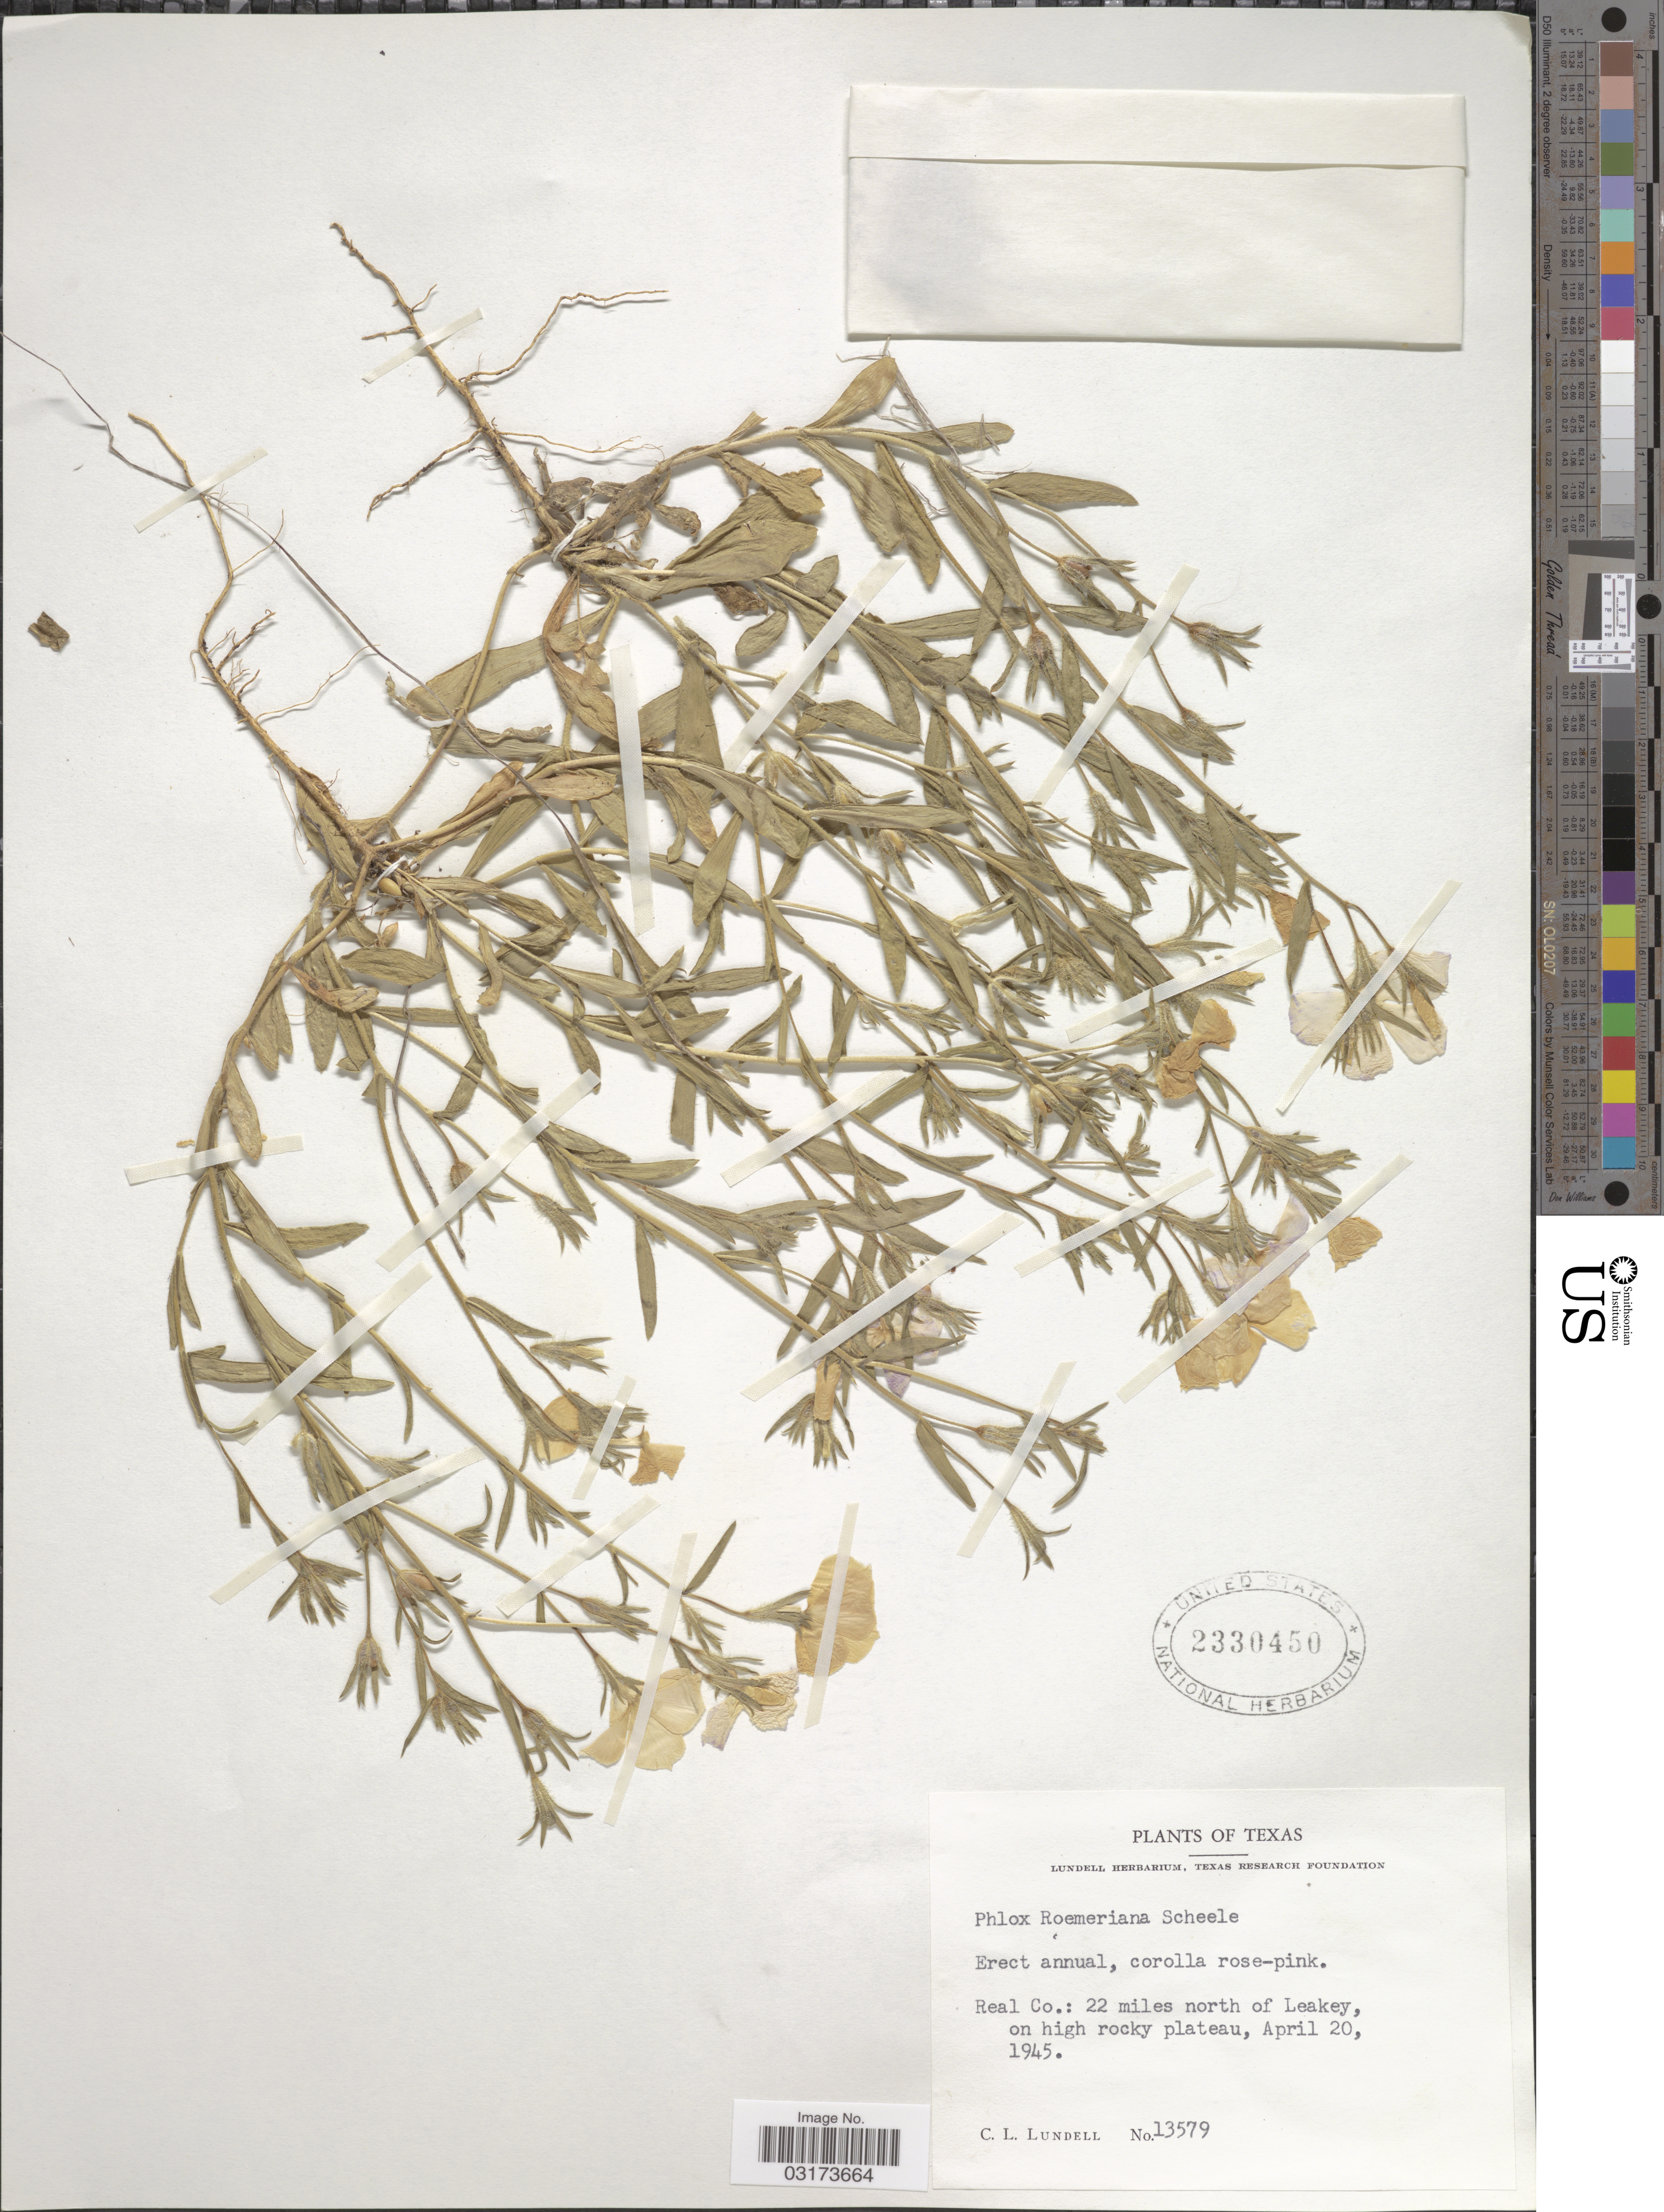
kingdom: Plantae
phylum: Tracheophyta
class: Magnoliopsida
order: Ericales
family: Polemoniaceae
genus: Phlox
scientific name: Phlox roemeriana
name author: Scheele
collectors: C. L. Lundell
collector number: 13579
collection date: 1945-04-20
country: United States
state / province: Texas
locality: Real Co.: 22 miles north of Leakey, on high rocky plateau.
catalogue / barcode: US 2330450